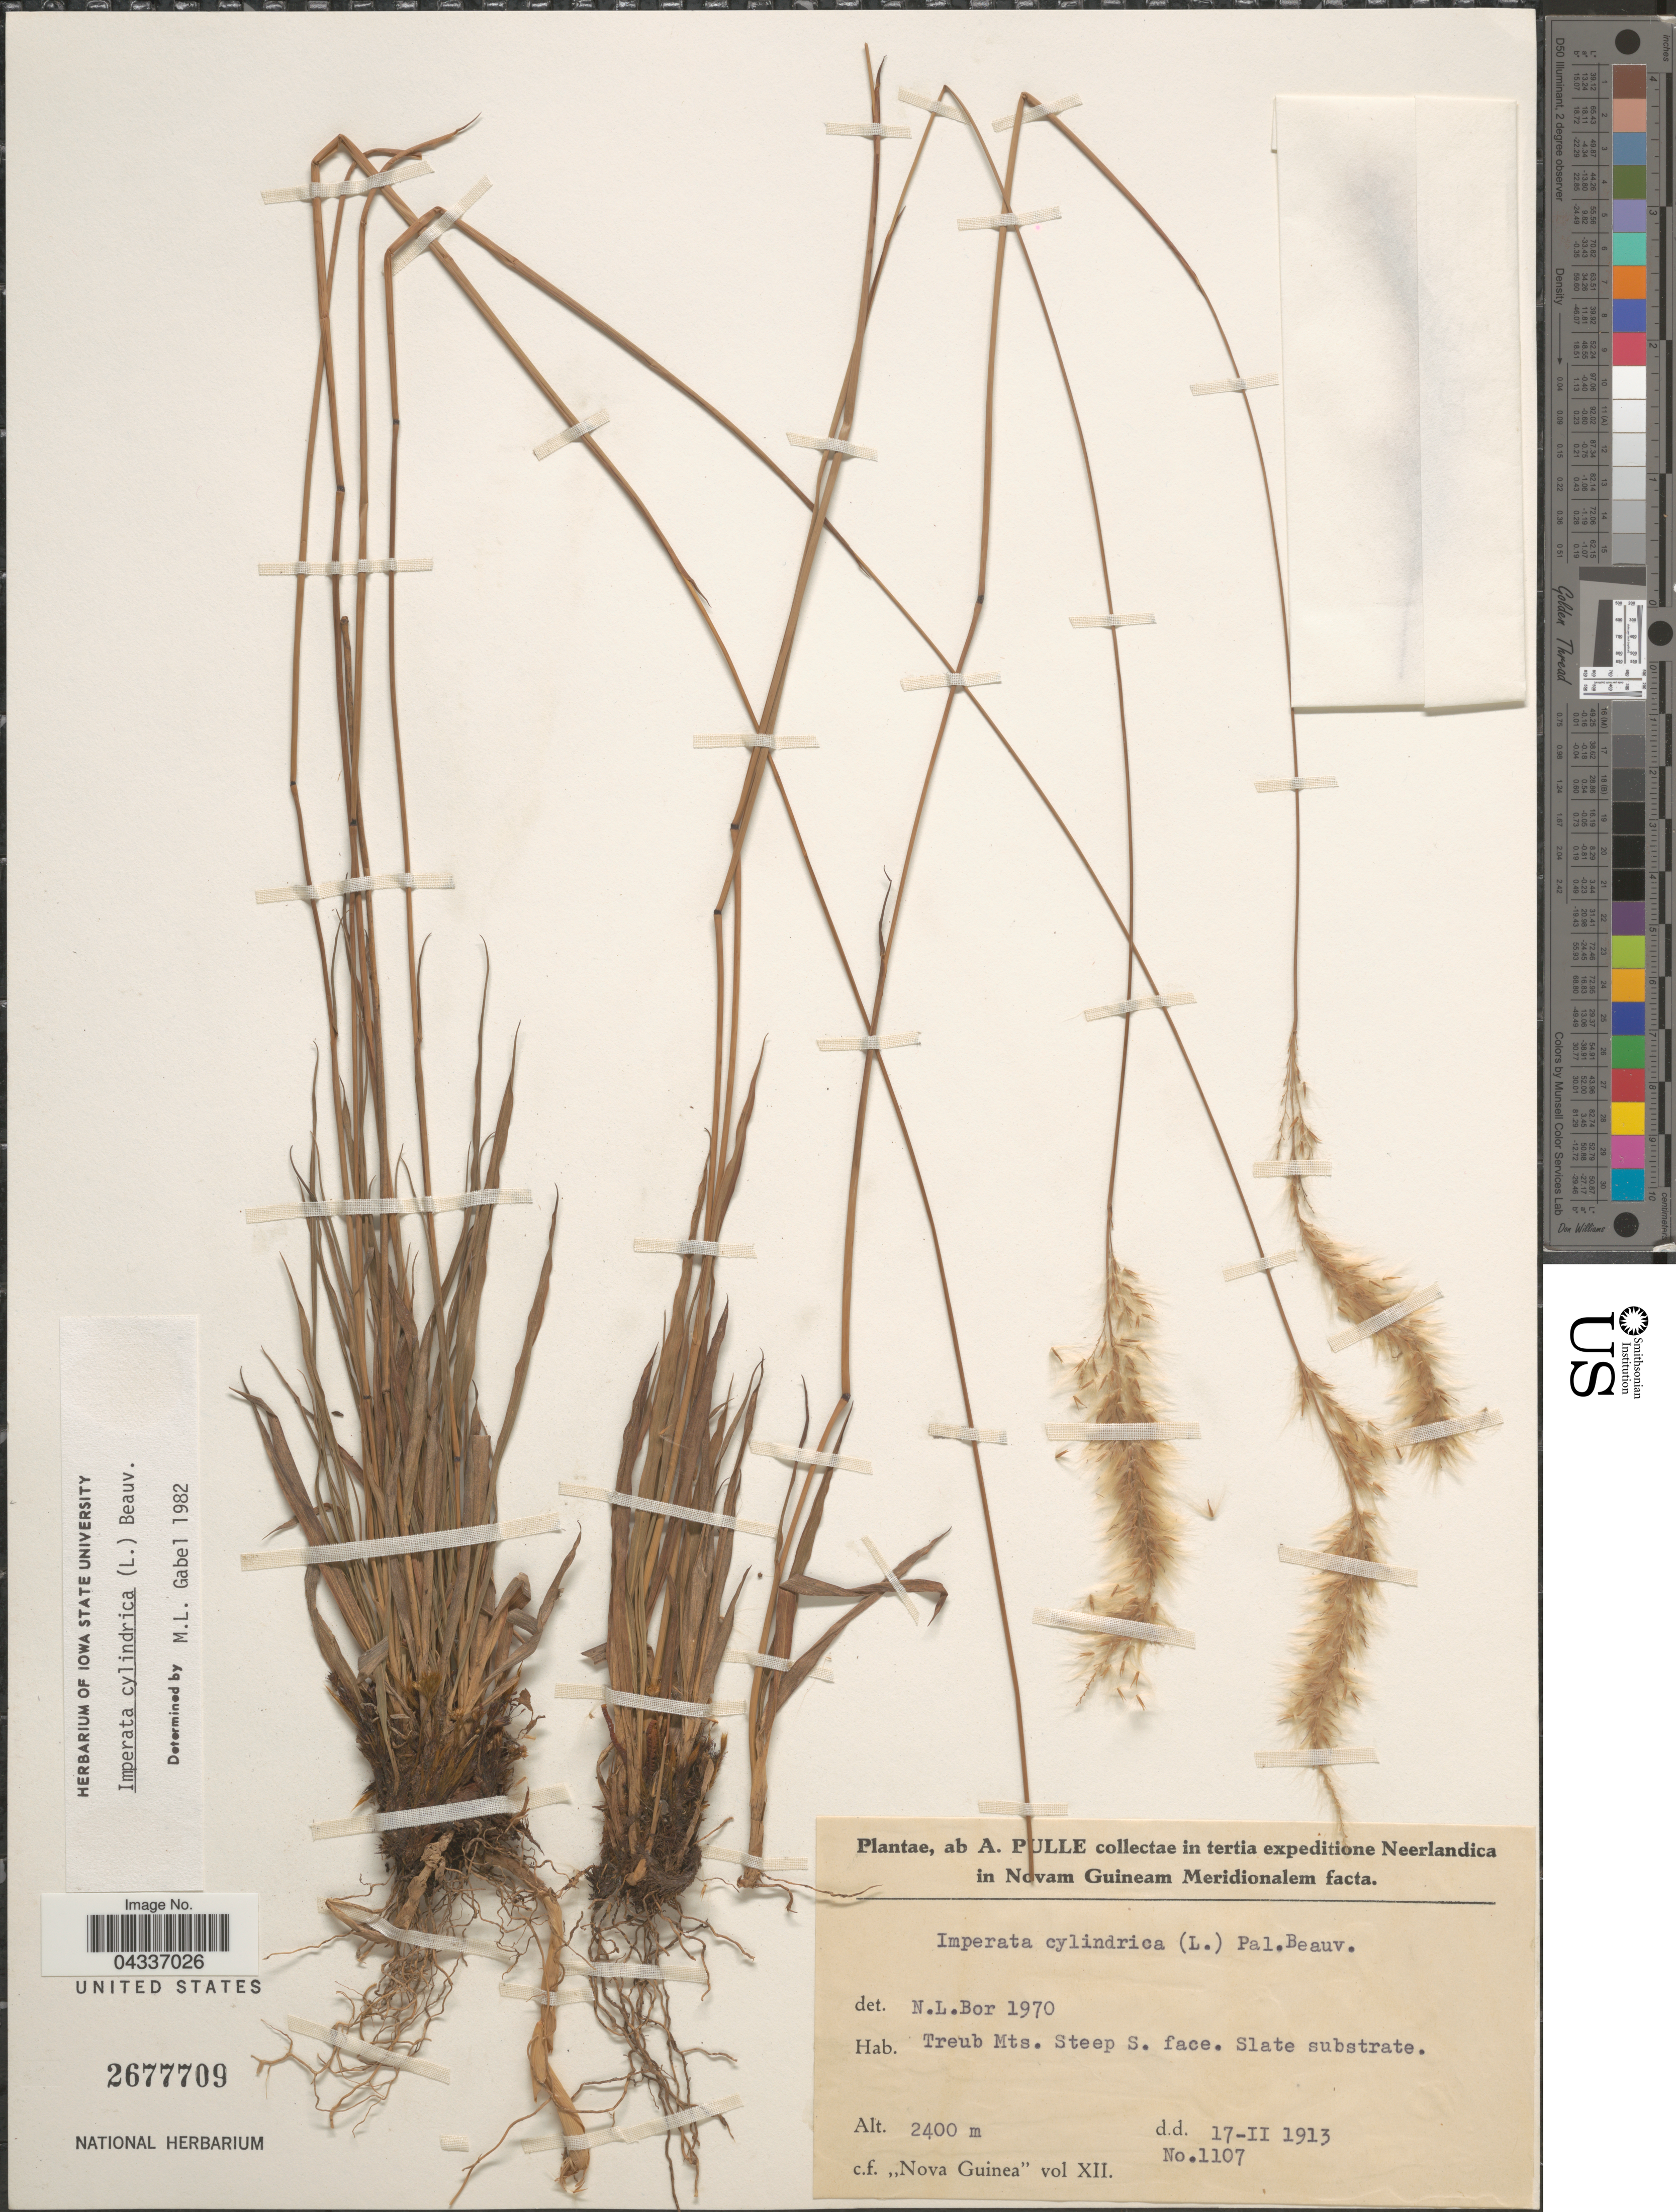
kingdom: Plantae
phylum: Tracheophyta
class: Liliopsida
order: Poales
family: Poaceae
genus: Imperata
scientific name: Imperata cylindrica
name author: (L.) P. Beauv.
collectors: A. A. Pulle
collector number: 1107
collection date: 1913-02-17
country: Indonesia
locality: In tertia expeditione Neerlandica in Novam Guineam Meridionalem facta. Treub Mts. Steep S. face.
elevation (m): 2400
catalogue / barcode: US 2677709